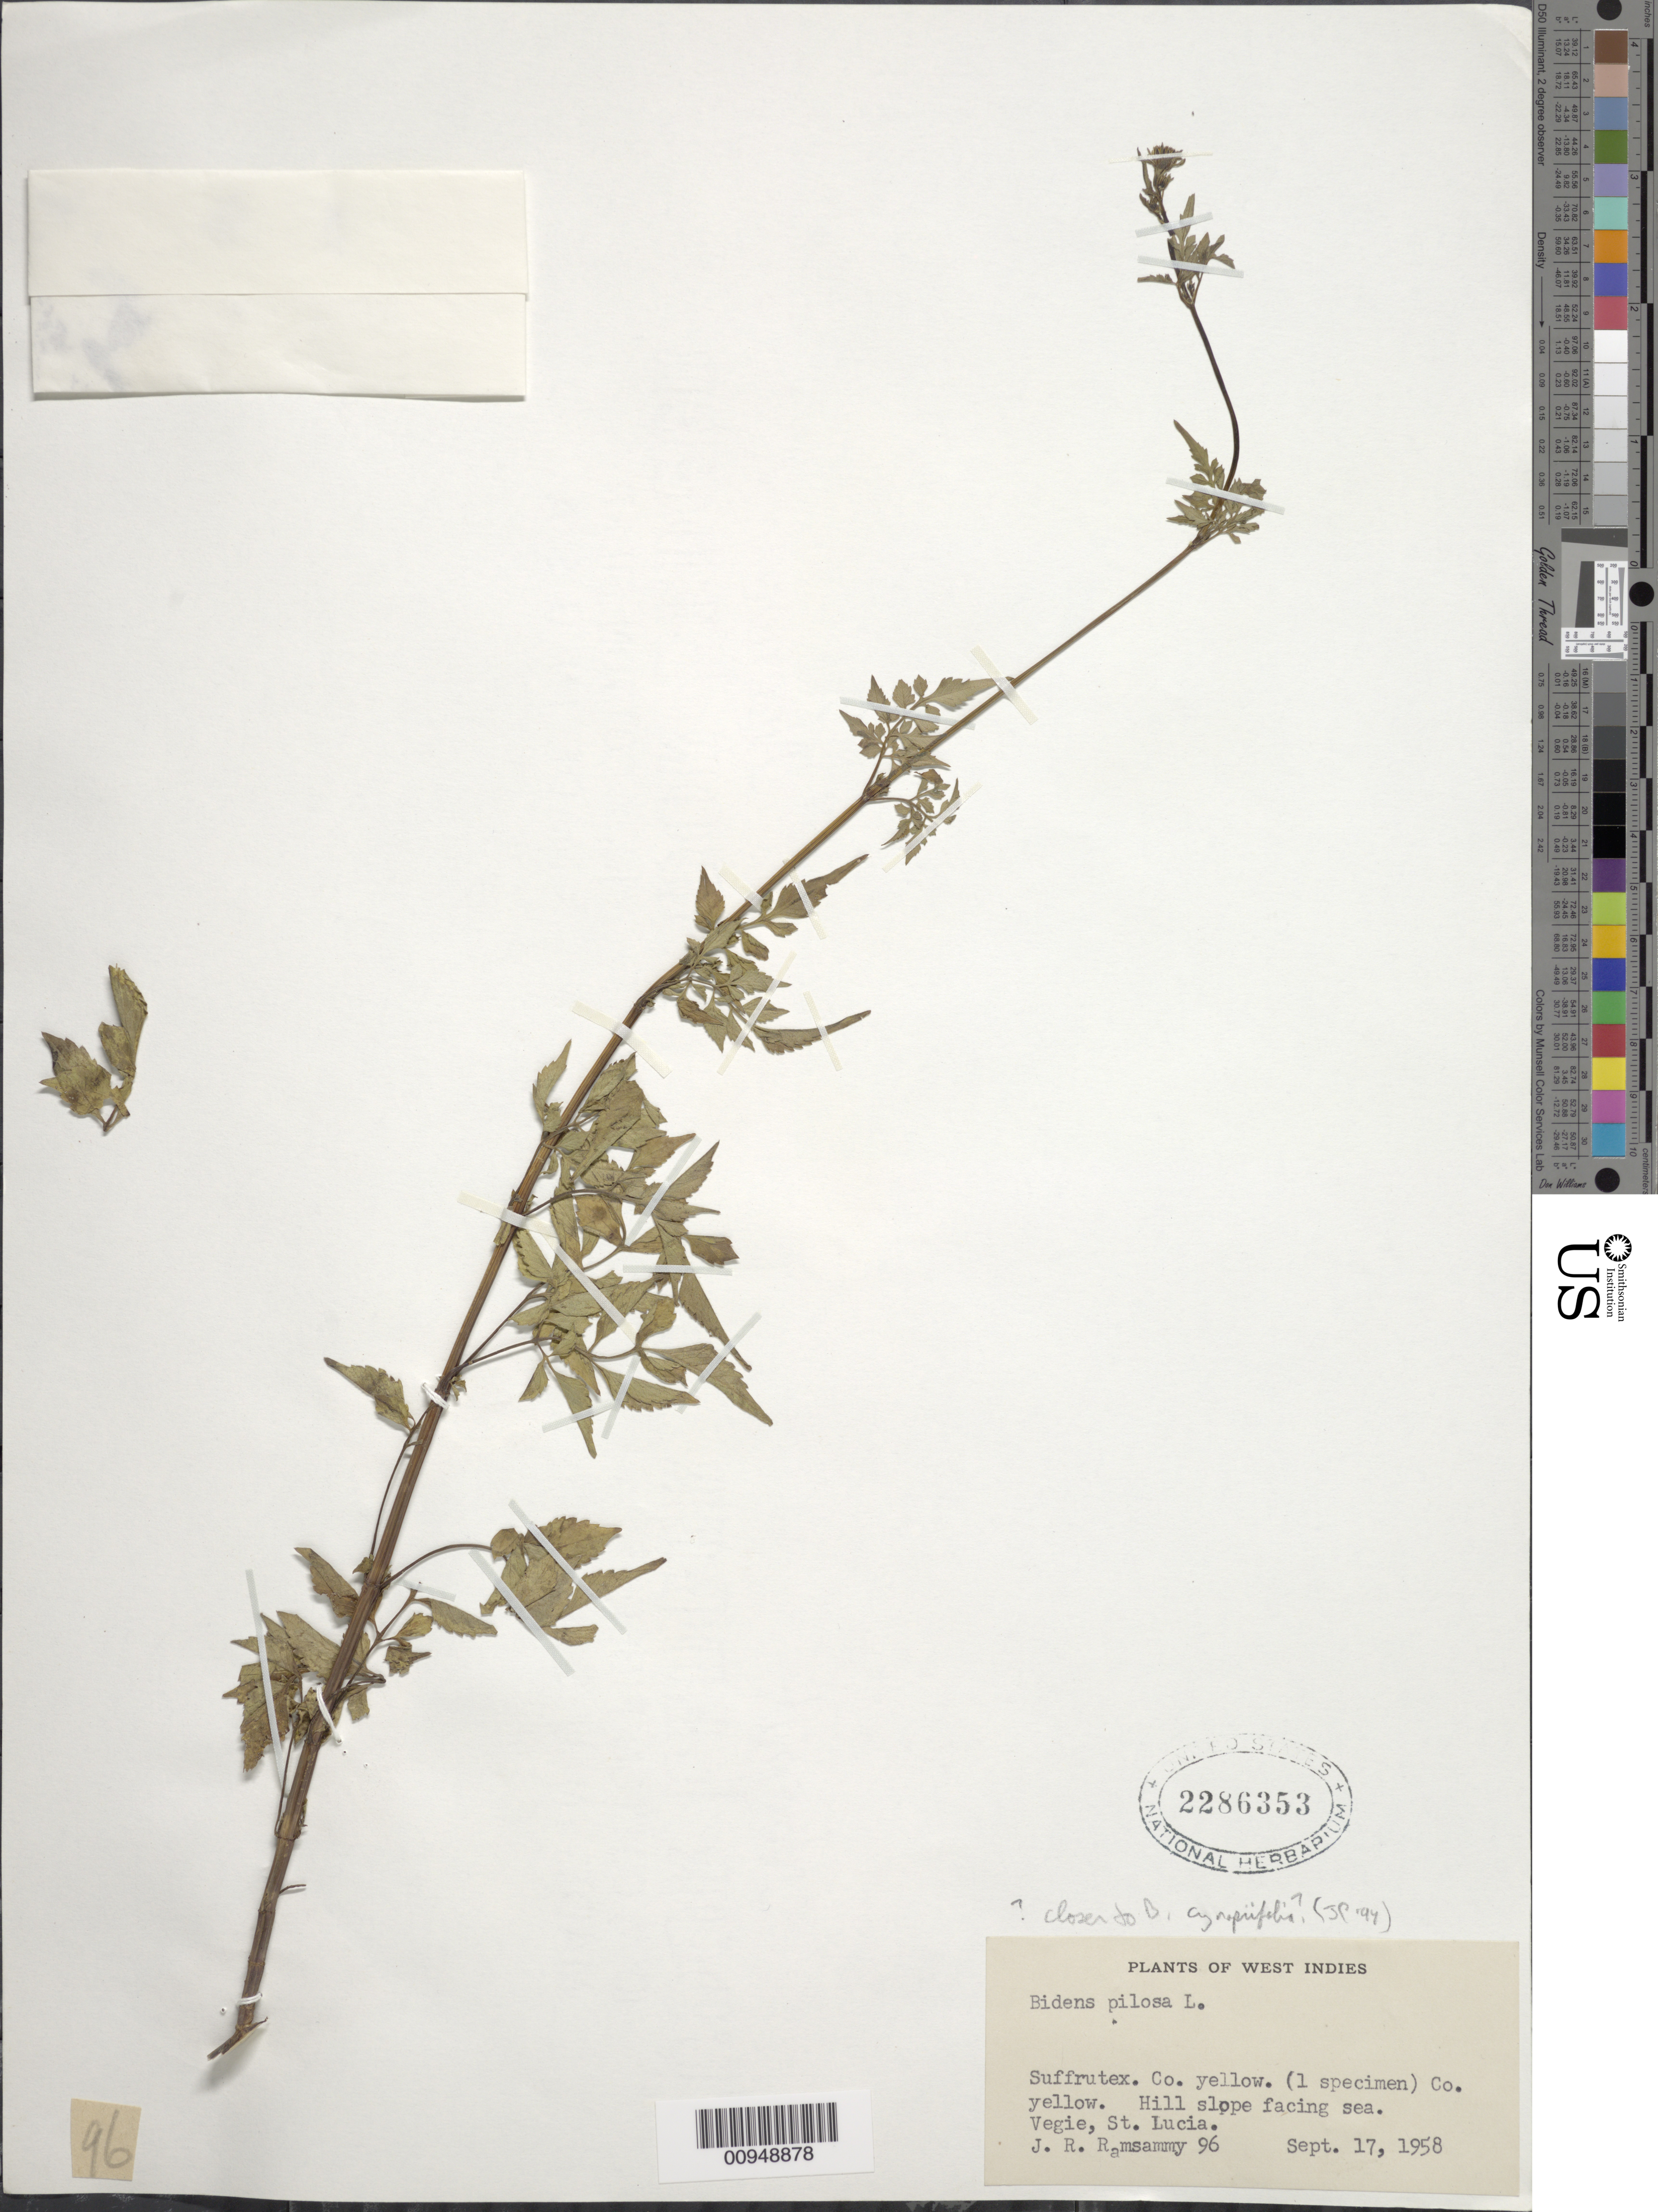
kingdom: Plantae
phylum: Tracheophyta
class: Magnoliopsida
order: Asterales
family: Asteraceae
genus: Bidens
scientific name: Bidens pilosa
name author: L.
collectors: J. Ramsammy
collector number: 96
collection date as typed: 17 Sep 1958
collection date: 1958-09-17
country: St. Lucia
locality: Vegie, hill slope facing sea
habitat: Hill slope facing sea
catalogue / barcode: US 2286353